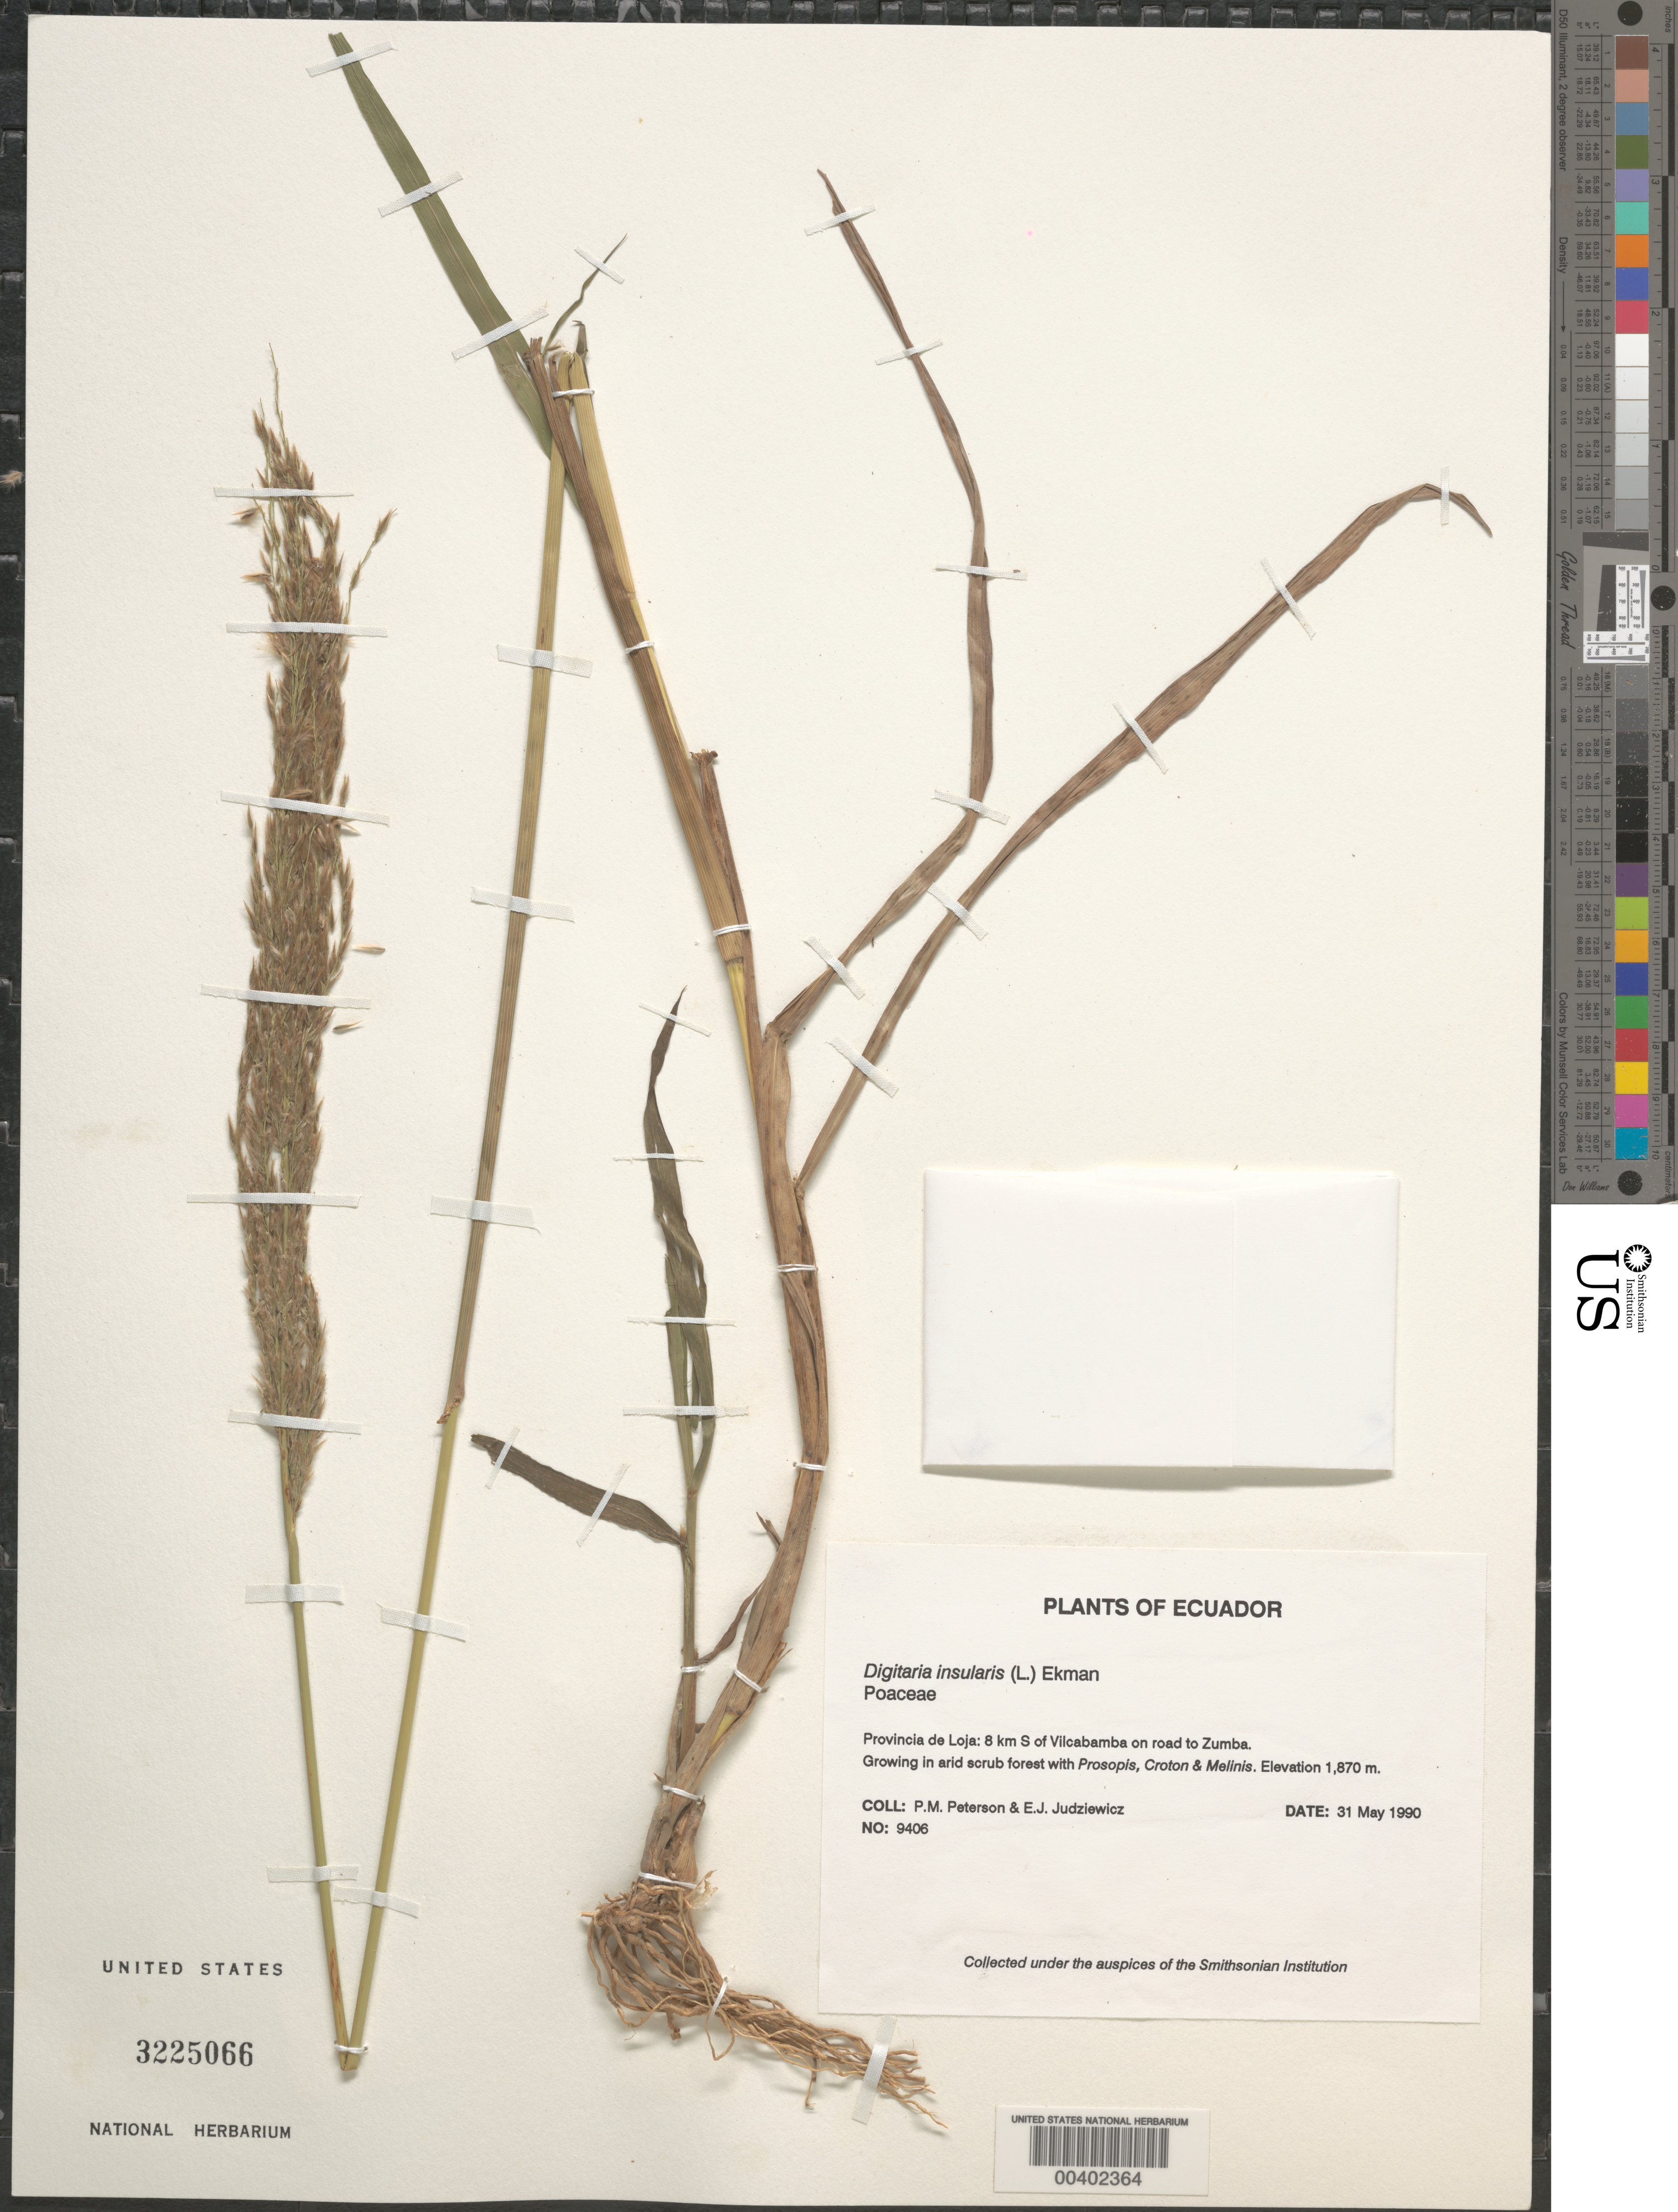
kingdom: Plantae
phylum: Tracheophyta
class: Liliopsida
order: Poales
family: Poaceae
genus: Digitaria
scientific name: Digitaria insularis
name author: (L.) Fedde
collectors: P. M. Peterson & E. J. Judziewicz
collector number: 09406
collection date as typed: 31 May 1990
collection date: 1990-05-31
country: Ecuador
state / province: Loja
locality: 8 km S of Vilcabamba on road to Zumba.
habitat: Growing in arid scrub forest with Prosopis, Croton & Melinis.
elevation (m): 1870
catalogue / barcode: US 3225066